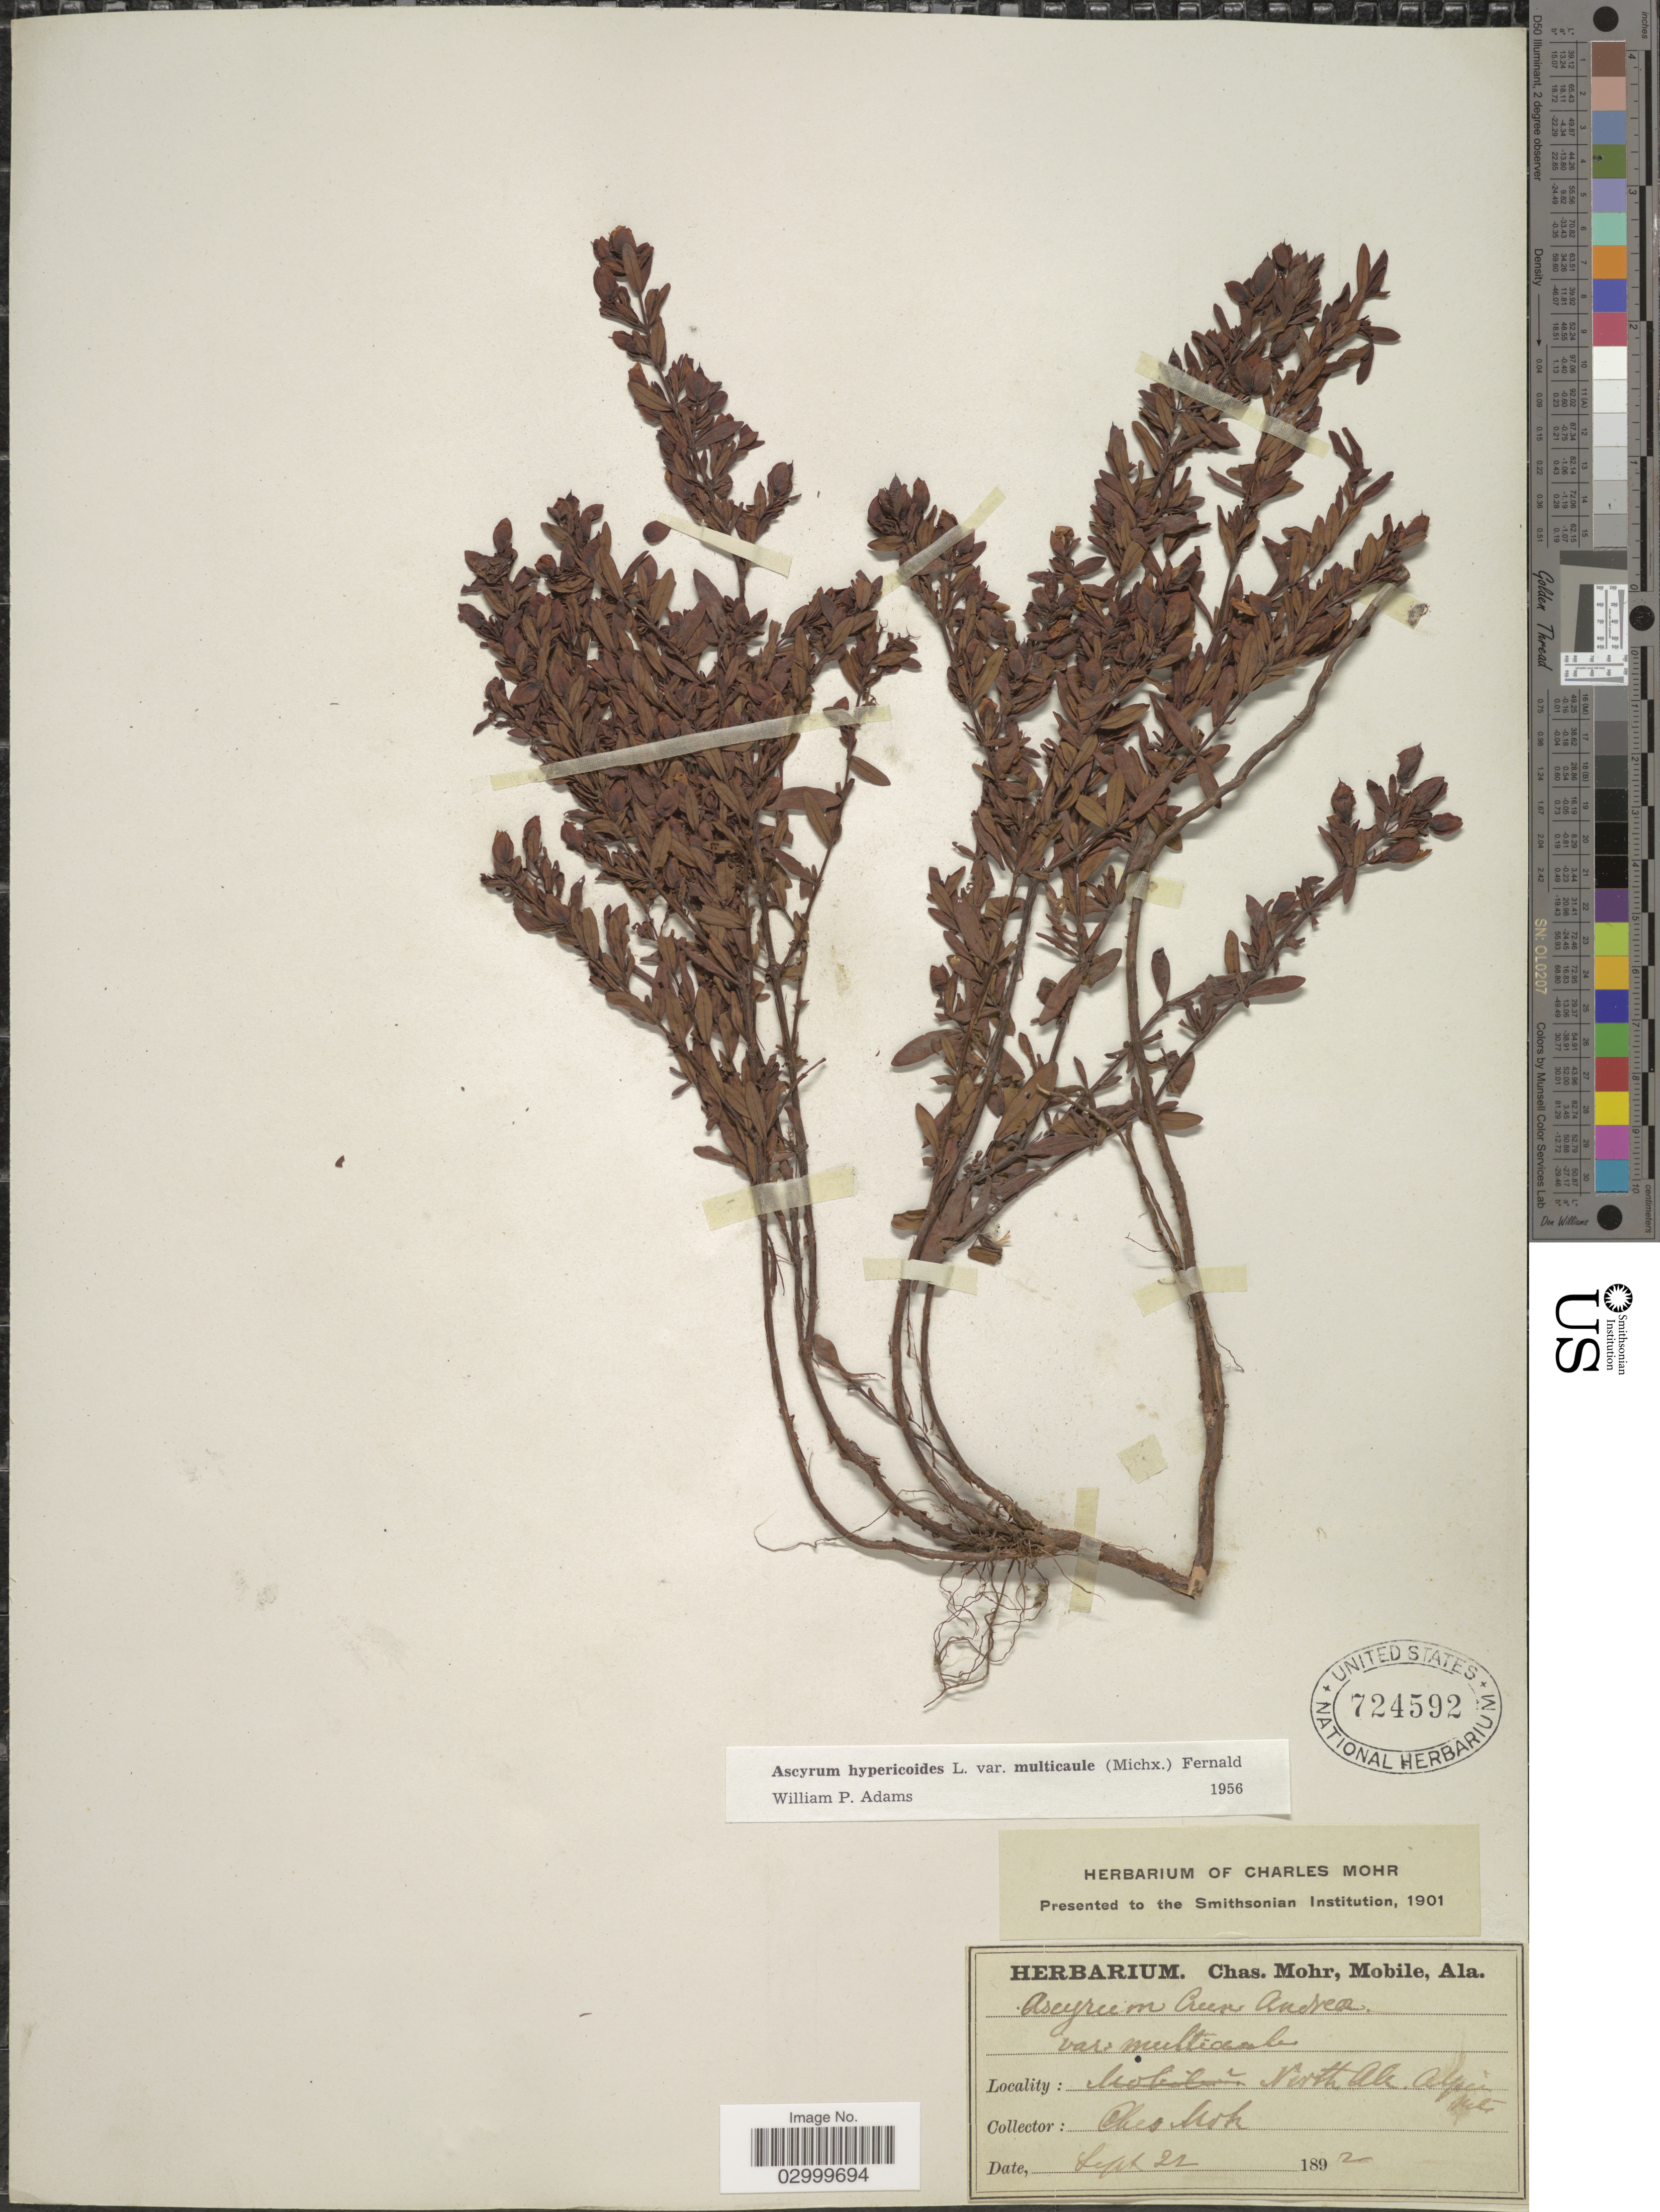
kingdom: Plantae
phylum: Tracheophyta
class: Magnoliopsida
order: Malpighiales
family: Hypericaceae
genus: Hypericum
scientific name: Hypericum stragulum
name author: W.P. Adams & N. Robson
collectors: Mohr, C. T. (herbarium)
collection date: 1892-09-22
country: United States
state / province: Alabama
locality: North Ala. [illegible text]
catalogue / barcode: US 724592